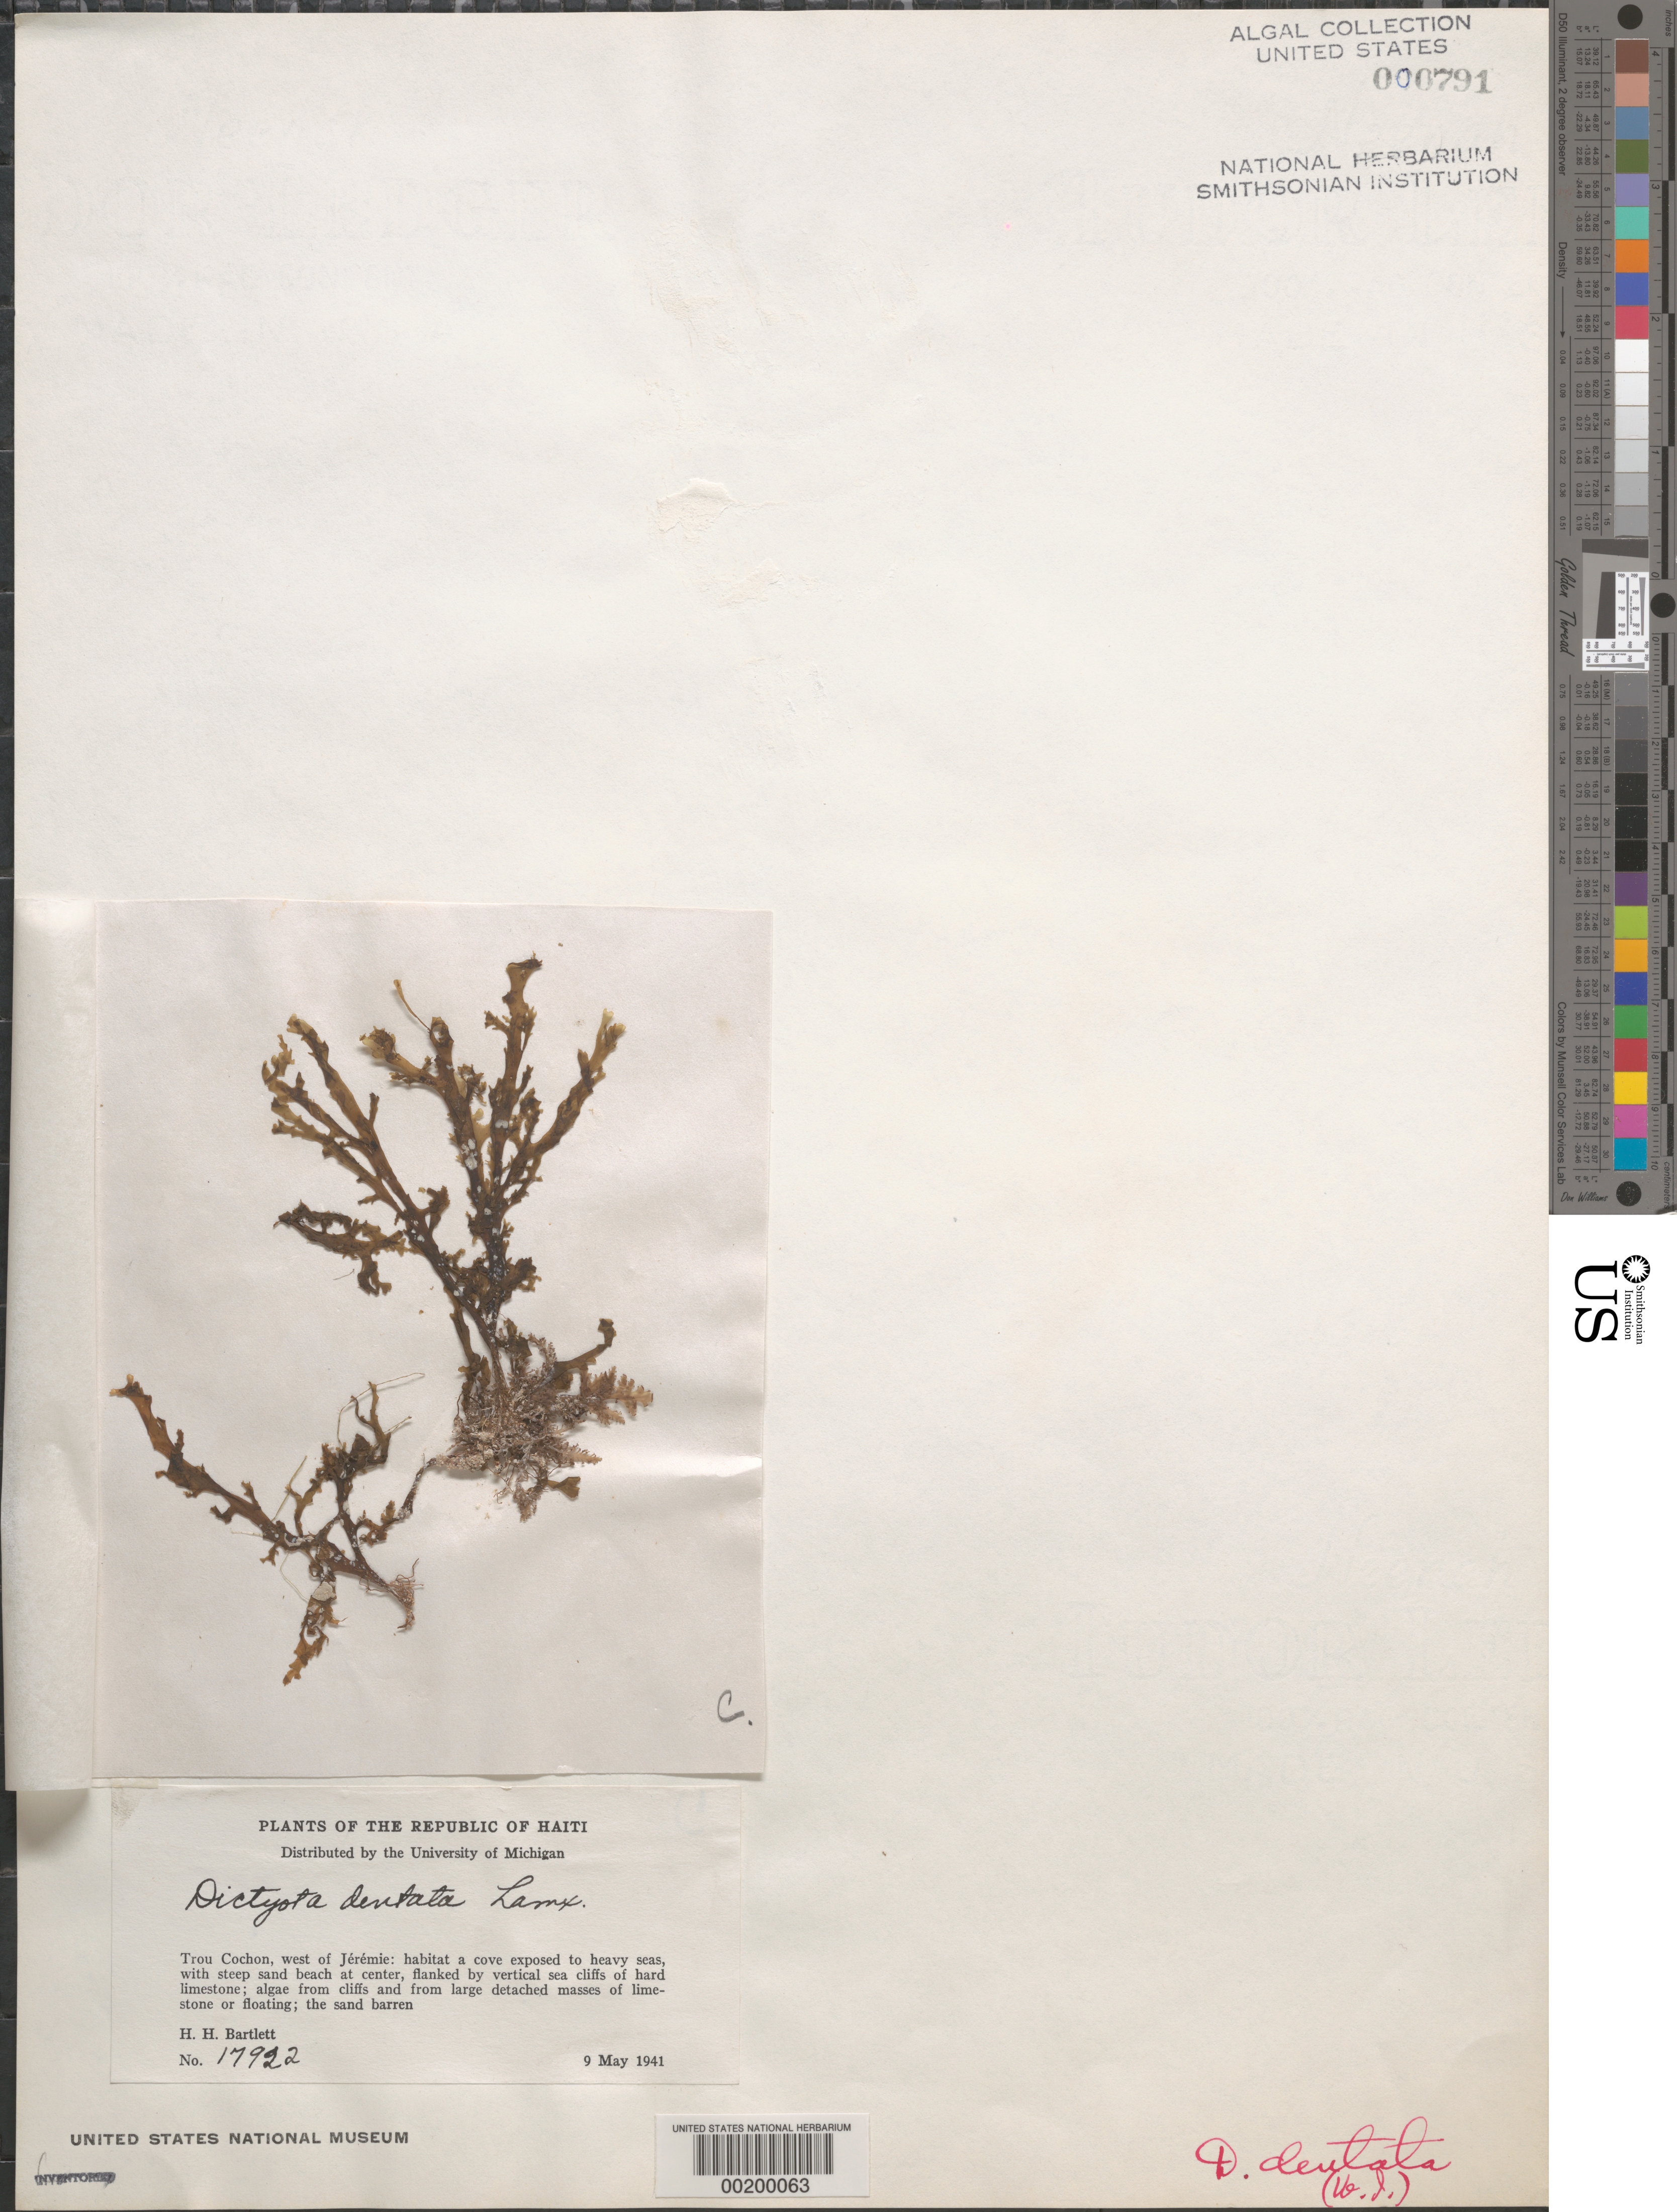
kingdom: Chromista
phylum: Ochrophyta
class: Phaeophyceae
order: Dictyotales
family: Dictyotaceae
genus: Dictyota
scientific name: Dictyota mertensii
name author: (C. Mart.) Kütz.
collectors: H. H. Bartlett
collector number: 17922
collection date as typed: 09 May 1941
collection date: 1941-05-09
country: Haiti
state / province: Sud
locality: Trou Cochon, west of Jeremie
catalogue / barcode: US 791